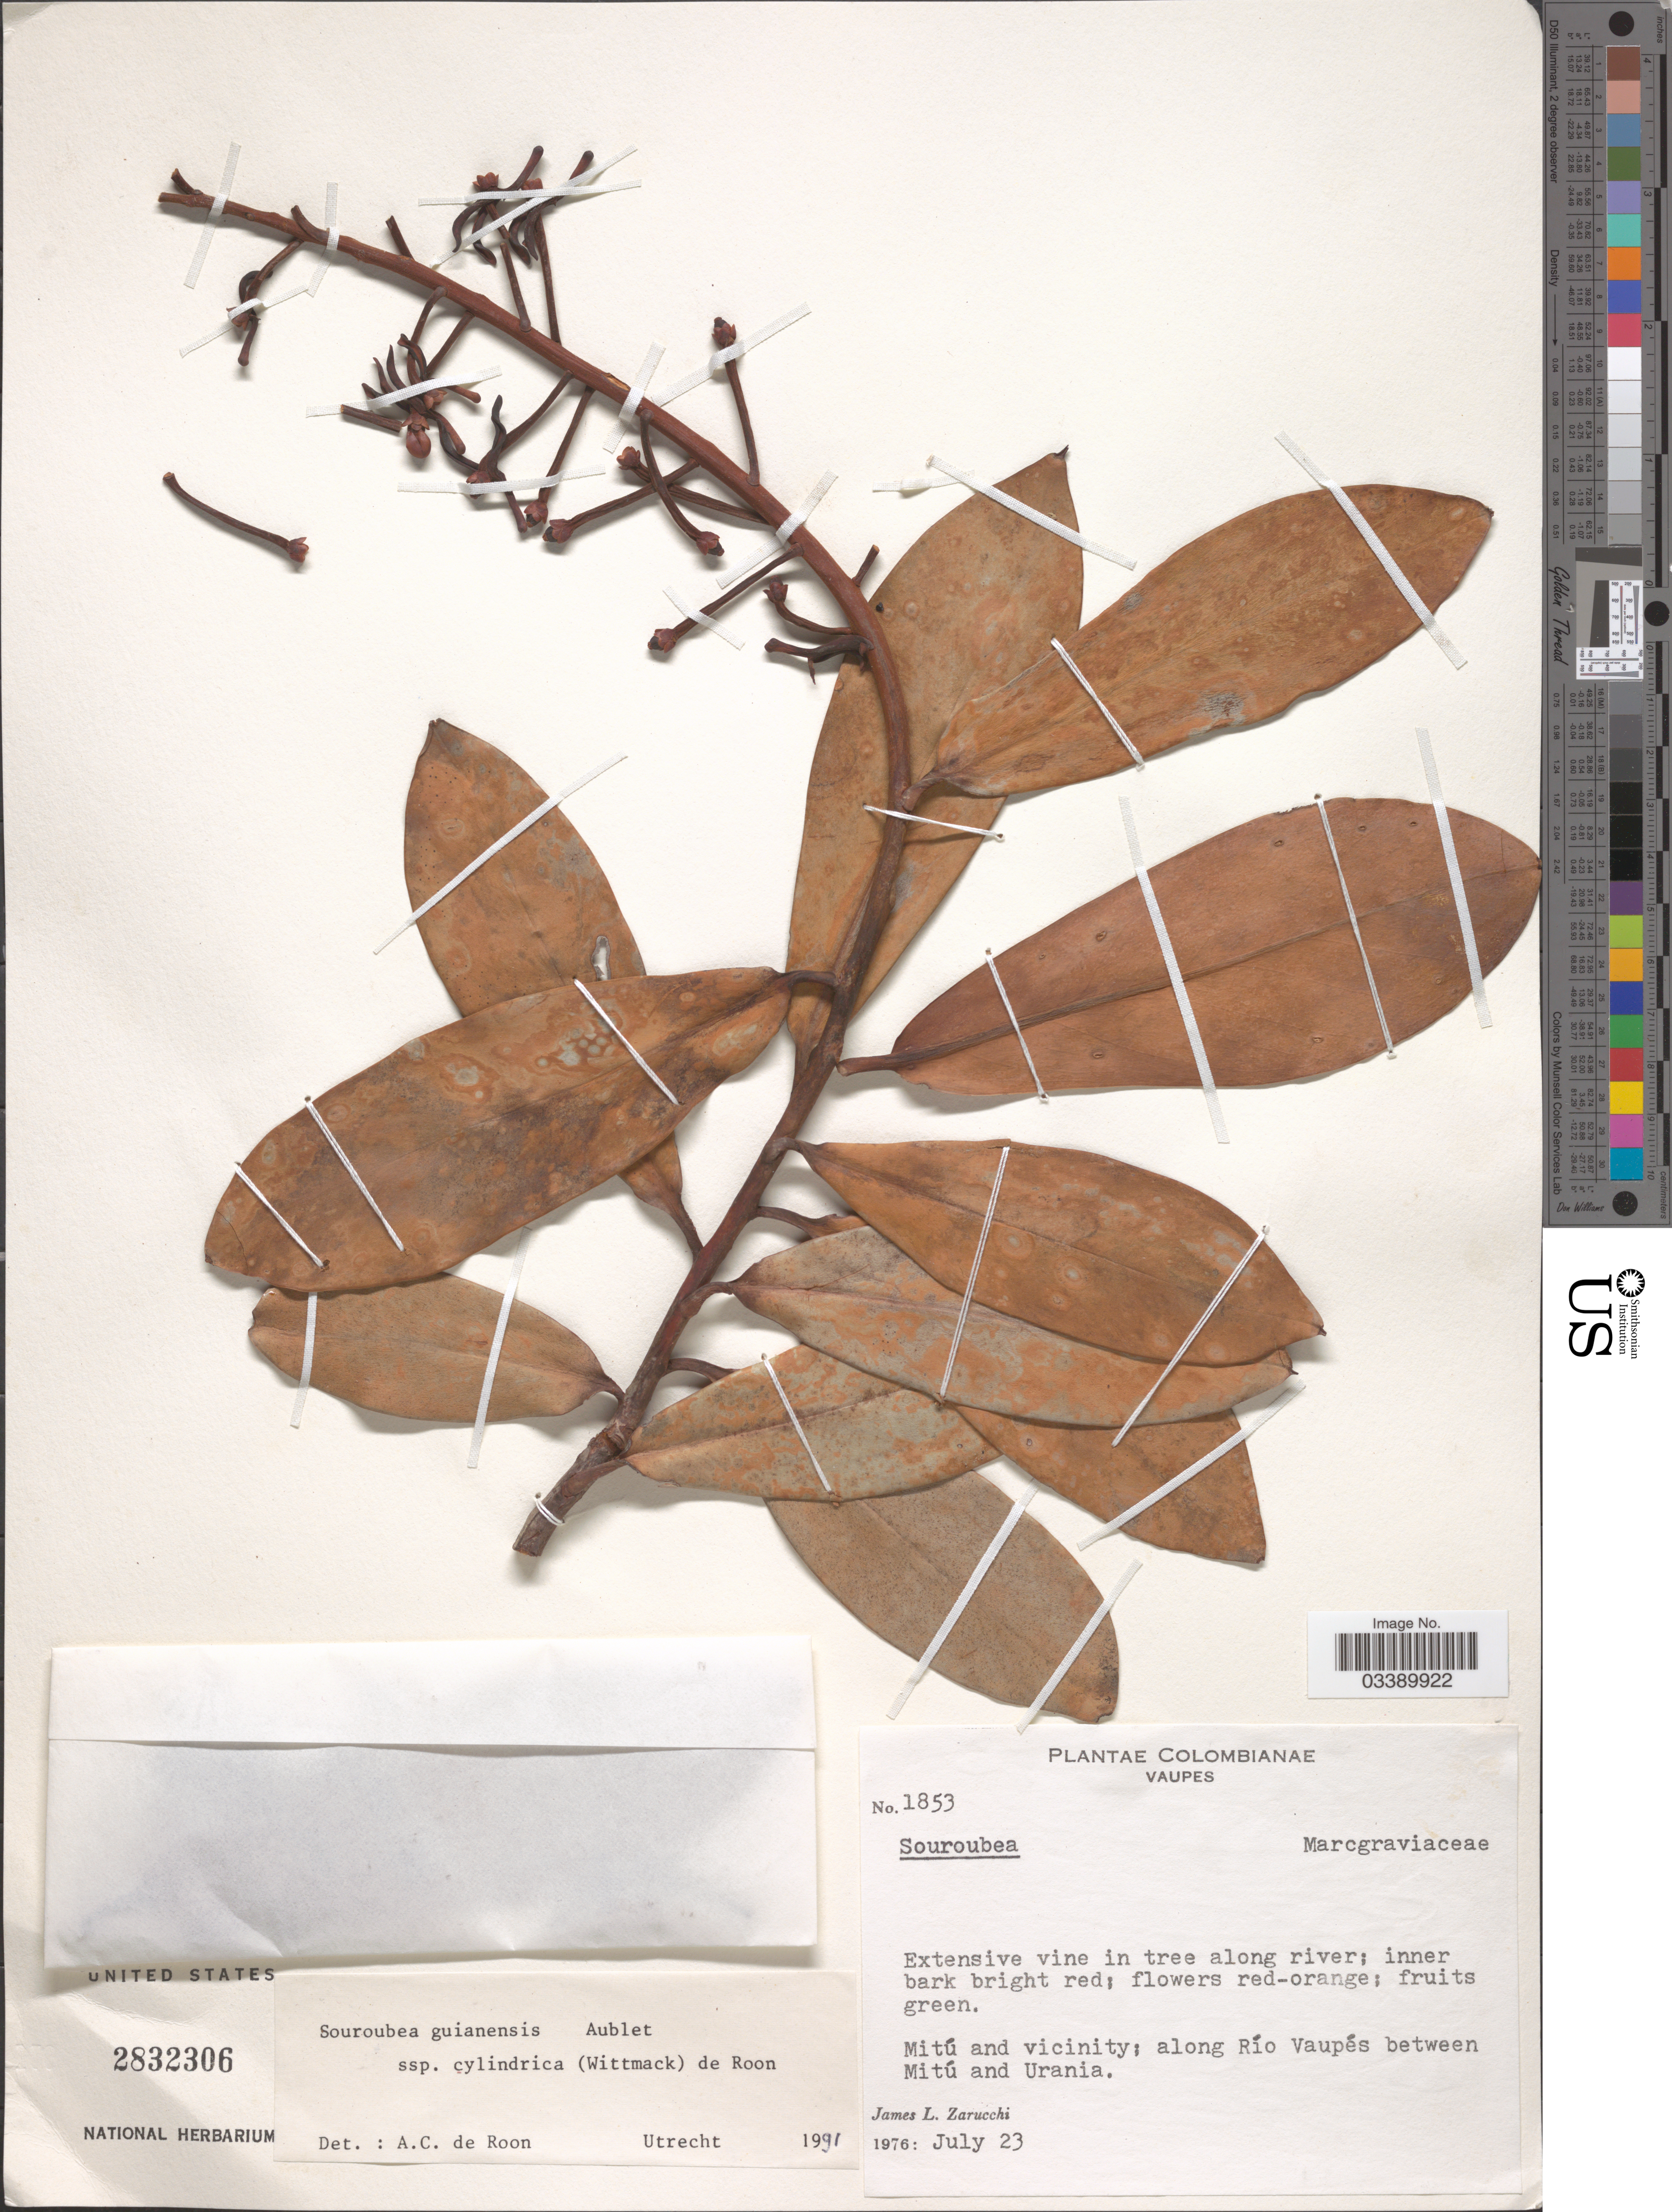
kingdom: Plantae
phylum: Tracheophyta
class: Magnoliopsida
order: Ericales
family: Marcgraviaceae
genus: Souroubea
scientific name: Souroubea guianensis var. cylindrica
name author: (Wittm.) de Roon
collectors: J. L. Zarucchi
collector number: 1853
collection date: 1976-07-23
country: Colombia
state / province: Vaupés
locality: Mitú and vicinity; along Río Vaupés between Mitú and Urania.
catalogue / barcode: US 2832306